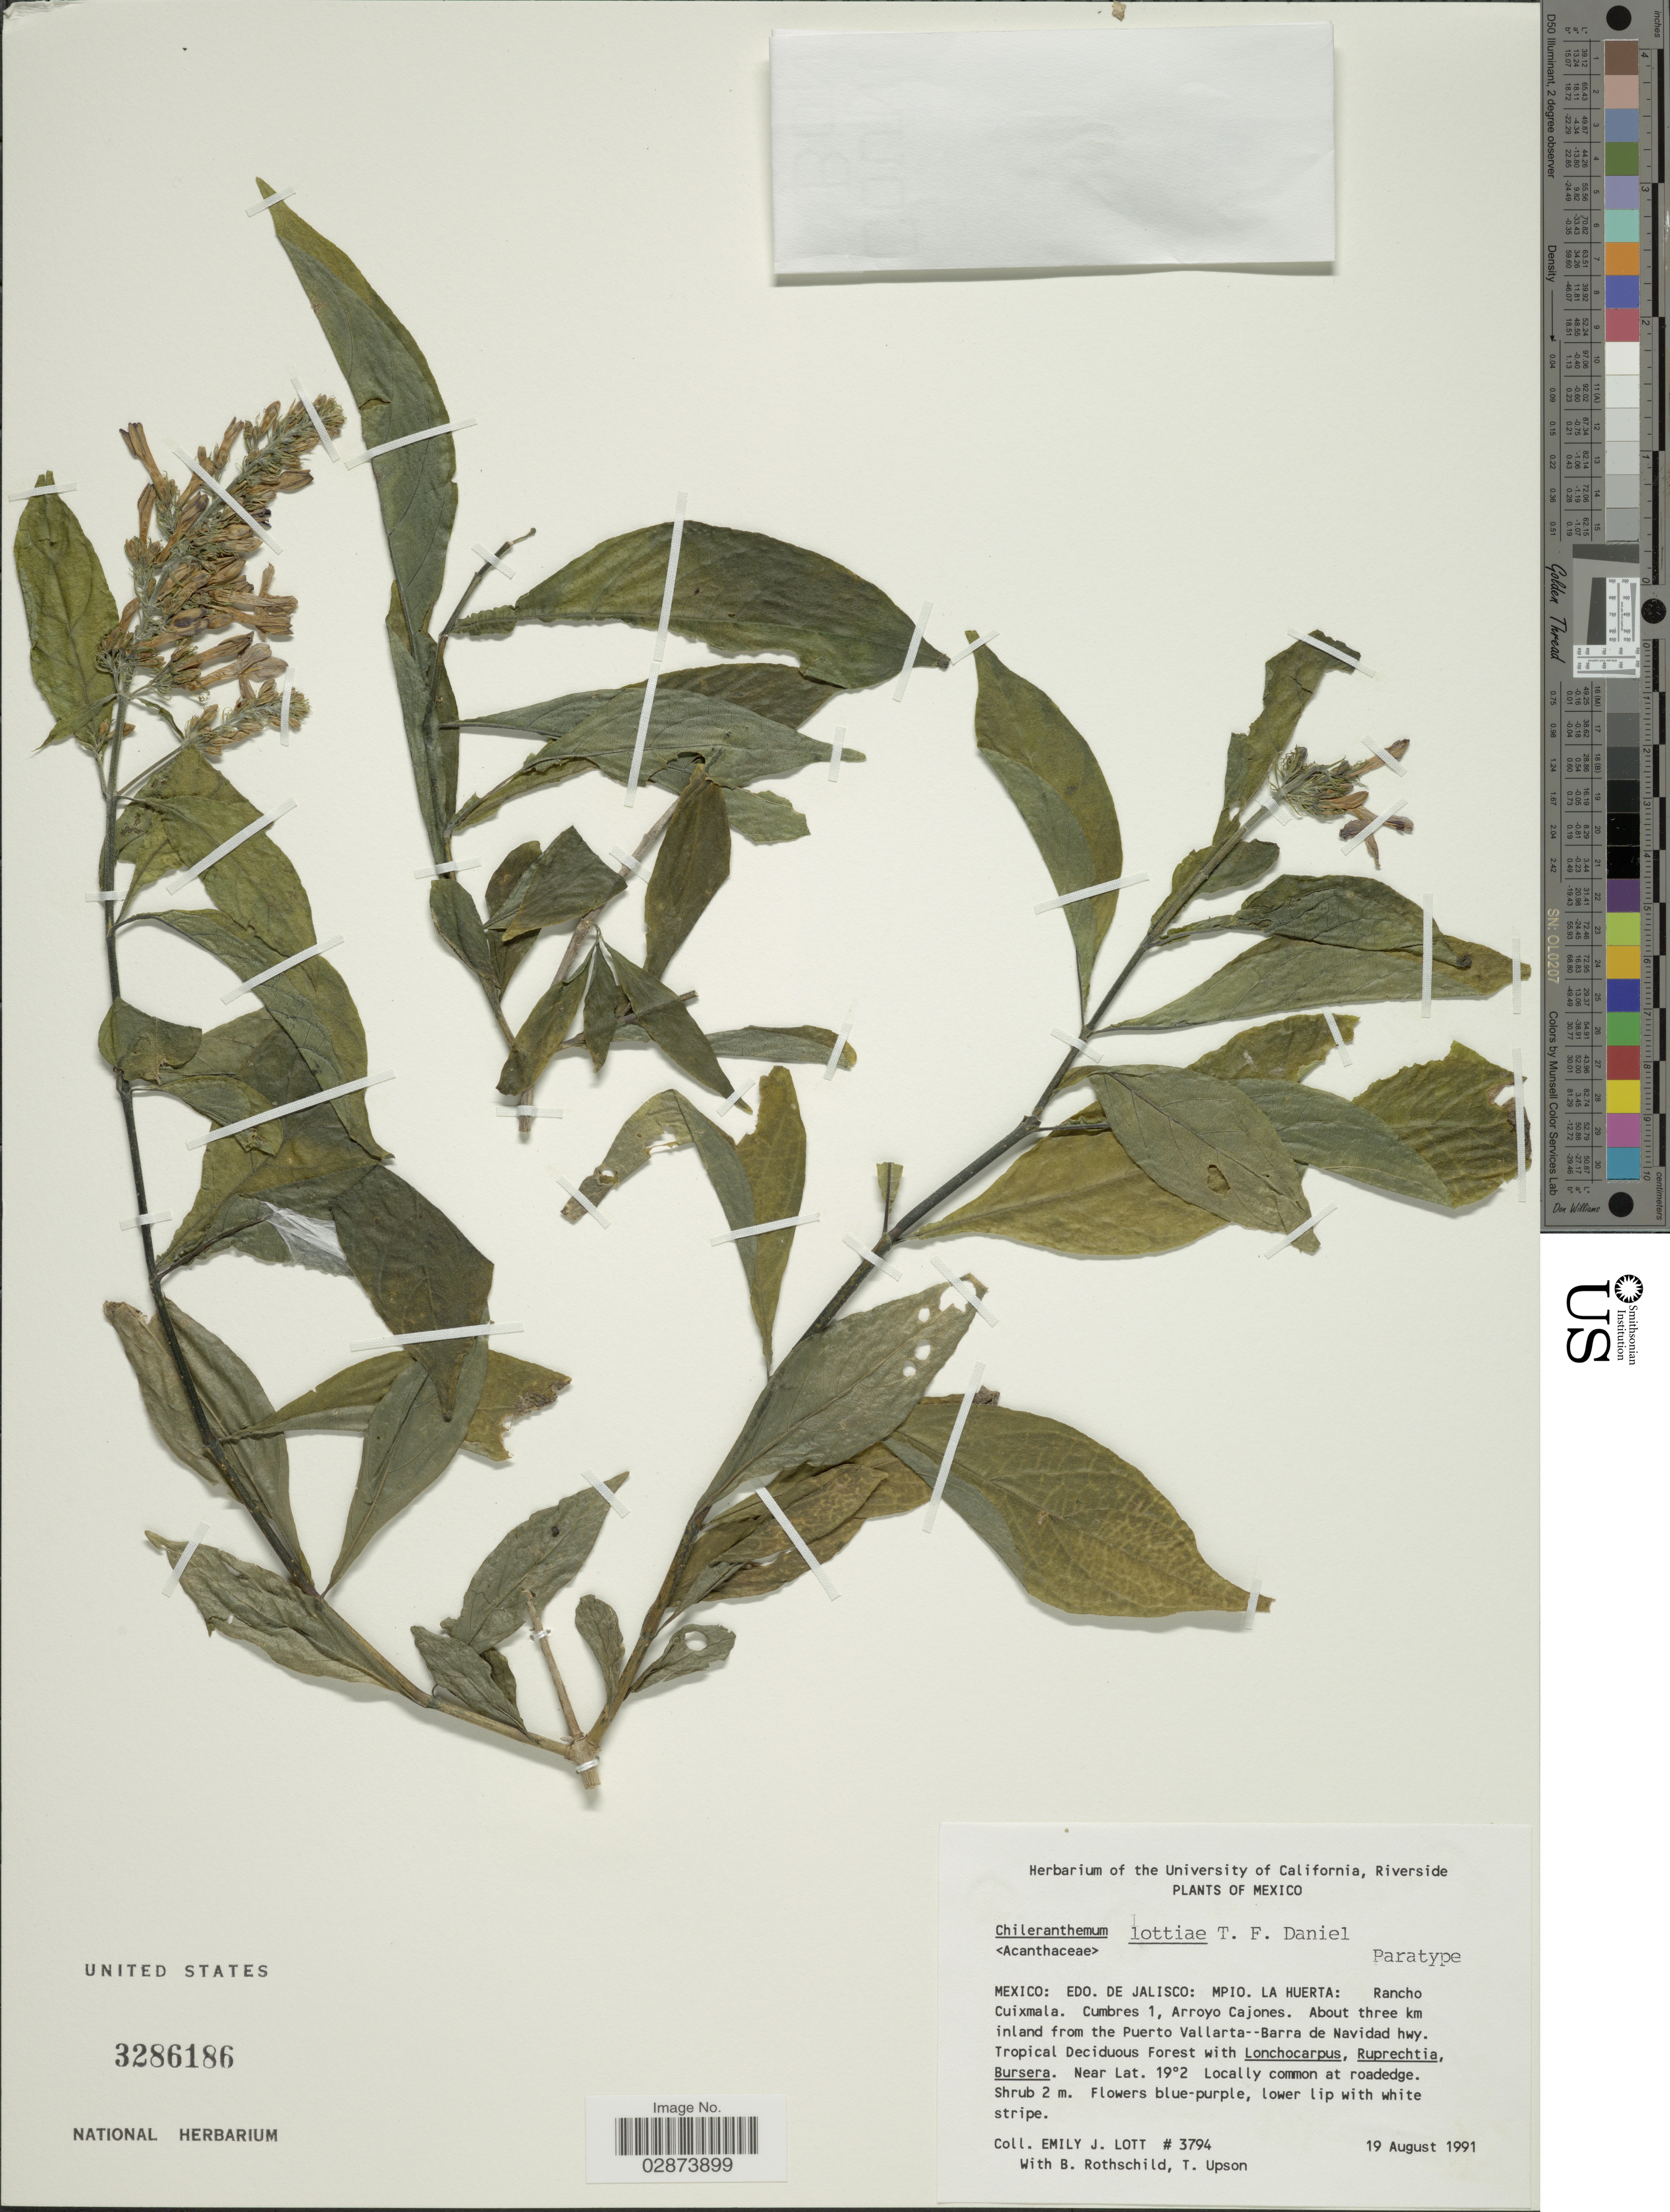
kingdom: Plantae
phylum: Tracheophyta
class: Magnoliopsida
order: Lamiales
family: Acanthaceae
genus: Chileranthemum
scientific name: Chileranthemum lottiae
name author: T.F. Daniel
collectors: E. J. Lott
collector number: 3794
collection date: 1991-08-19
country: Mexico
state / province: Jalisco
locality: Mpio. La Huerta: Rancho Cuixmale. Cumbres 1, Arroyo Cajones. About three km inland from the Puerto Vallarta--Barra de Navidad hwy.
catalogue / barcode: US 3286186